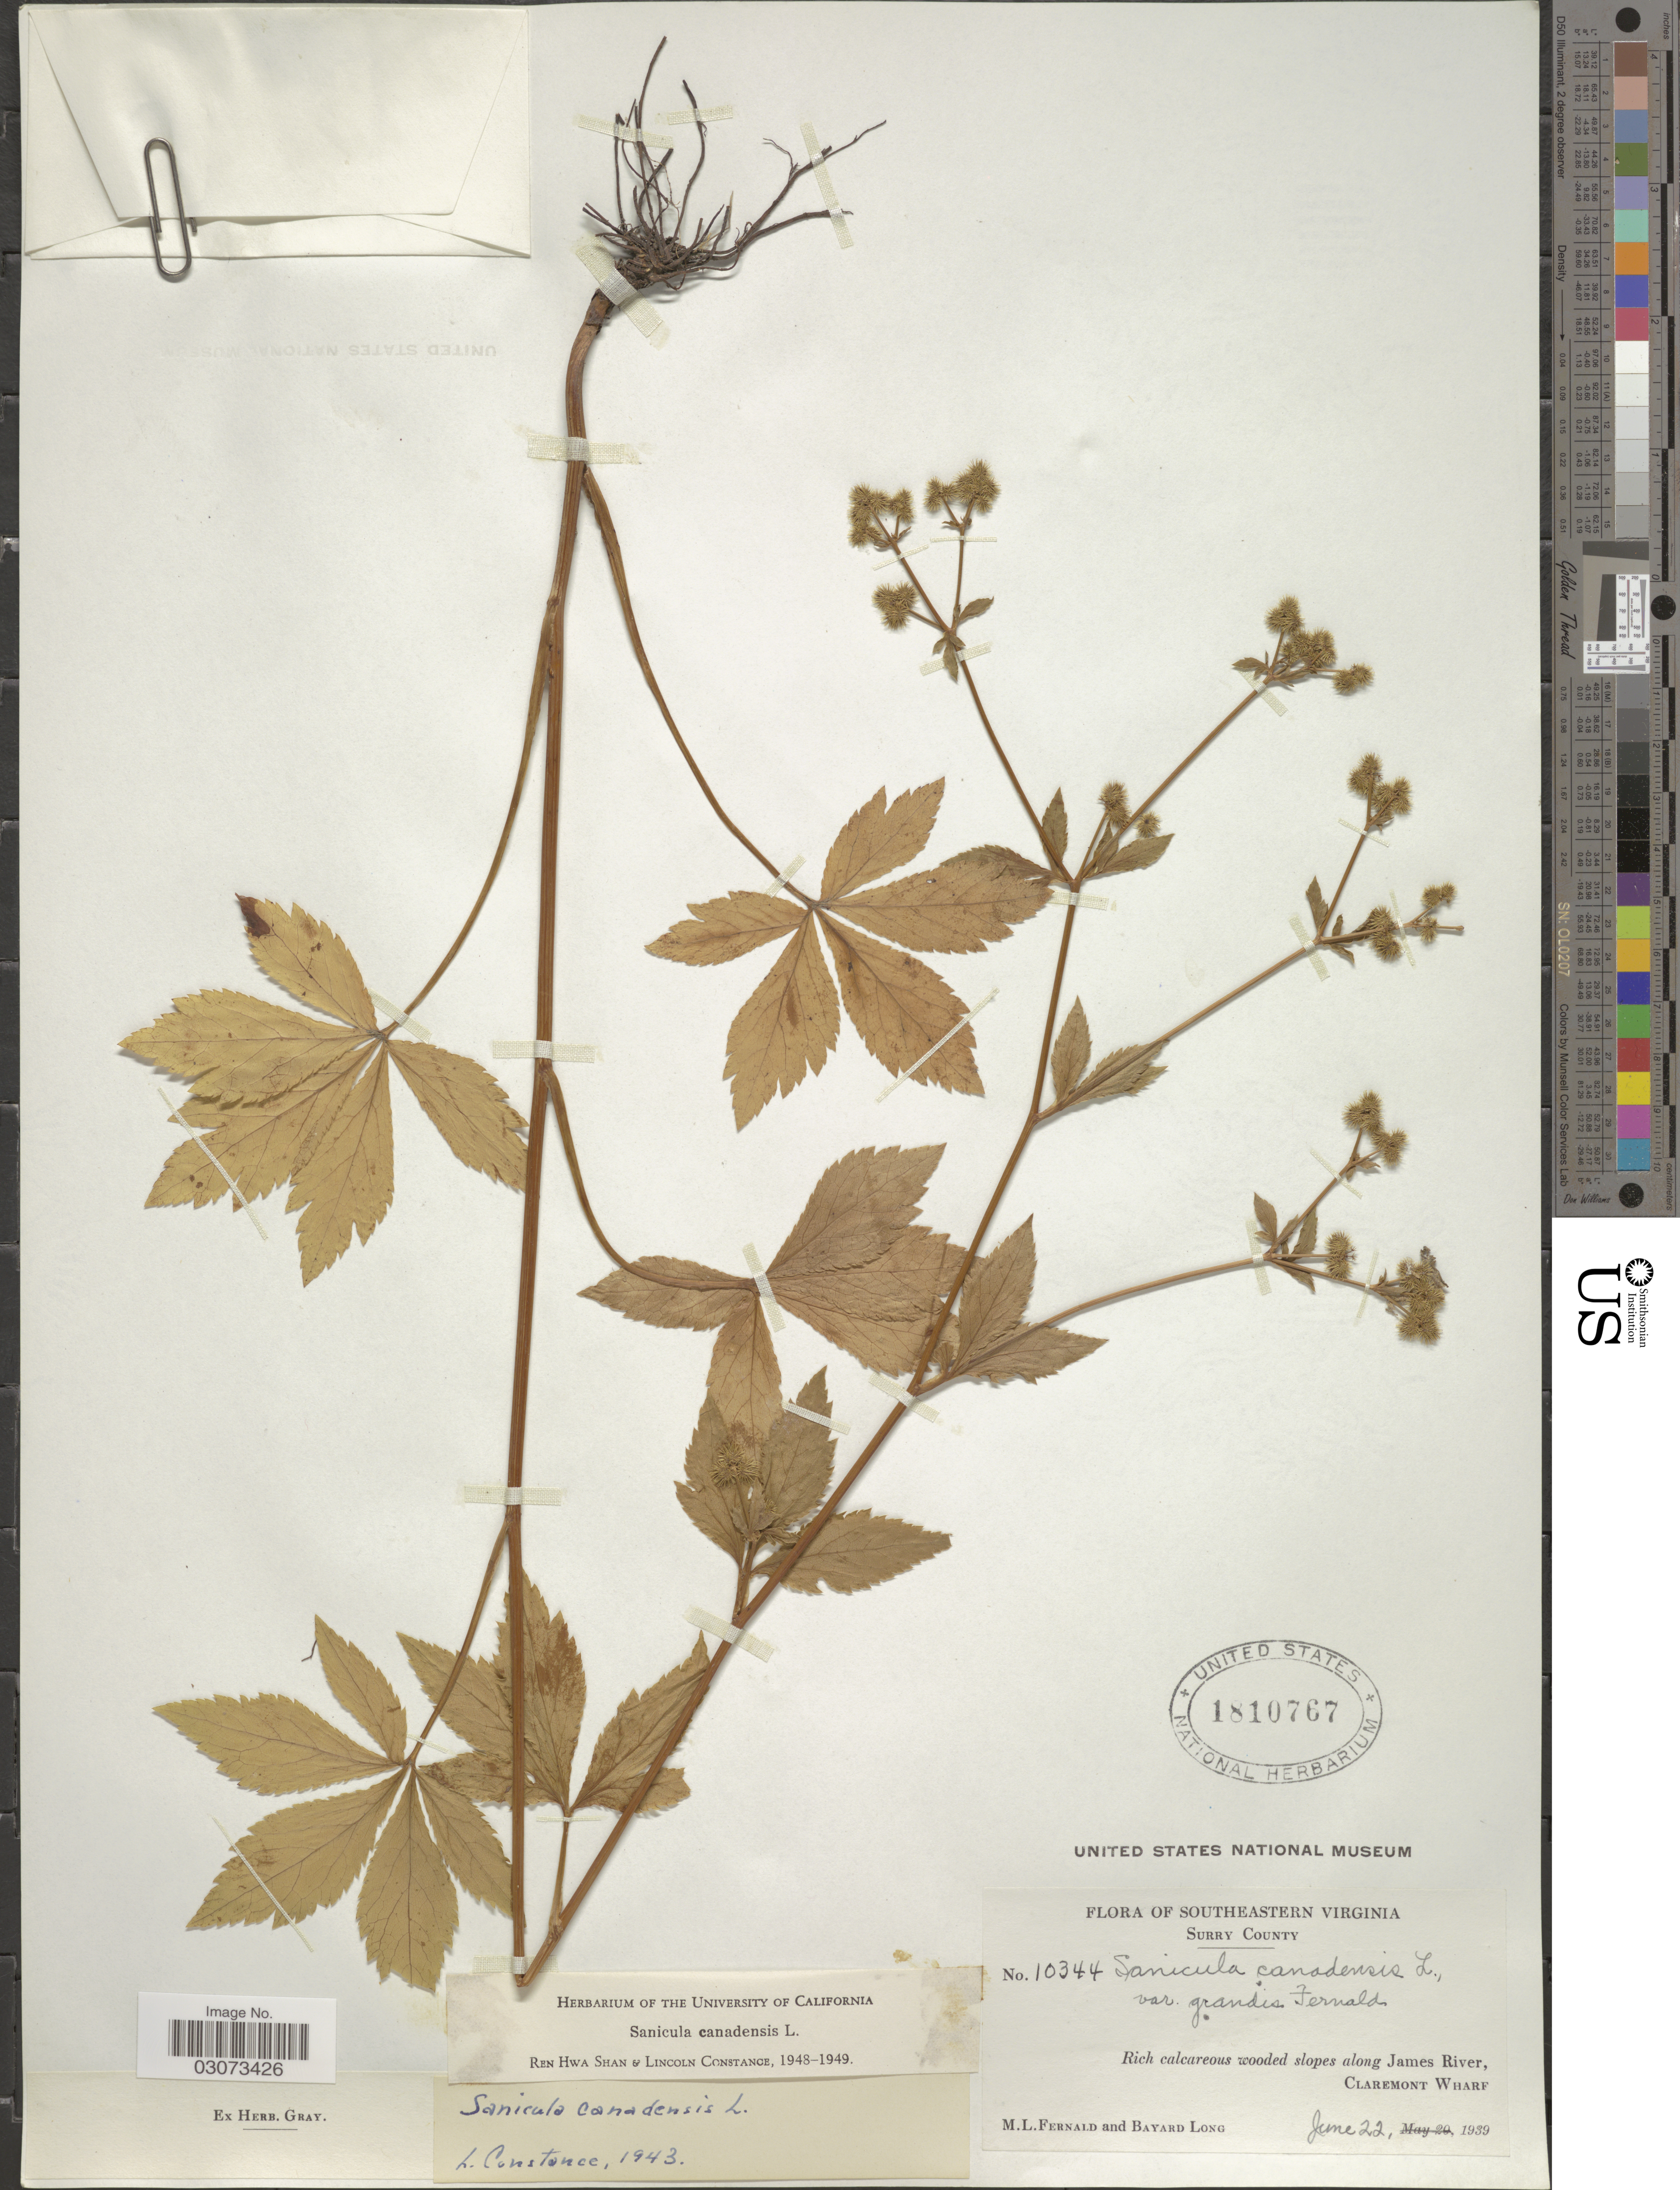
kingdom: Plantae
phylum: Tracheophyta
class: Magnoliopsida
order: Apiales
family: Apiaceae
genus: Sanicula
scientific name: Sanicula canadensis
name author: L.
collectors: M. L. Fernald & B. Long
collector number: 10344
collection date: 1939-06-22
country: United States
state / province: Virginia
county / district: Surry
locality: Southeastern Virginia. Surry County. Along James River, Claremont Wharf.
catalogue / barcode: US 1810767